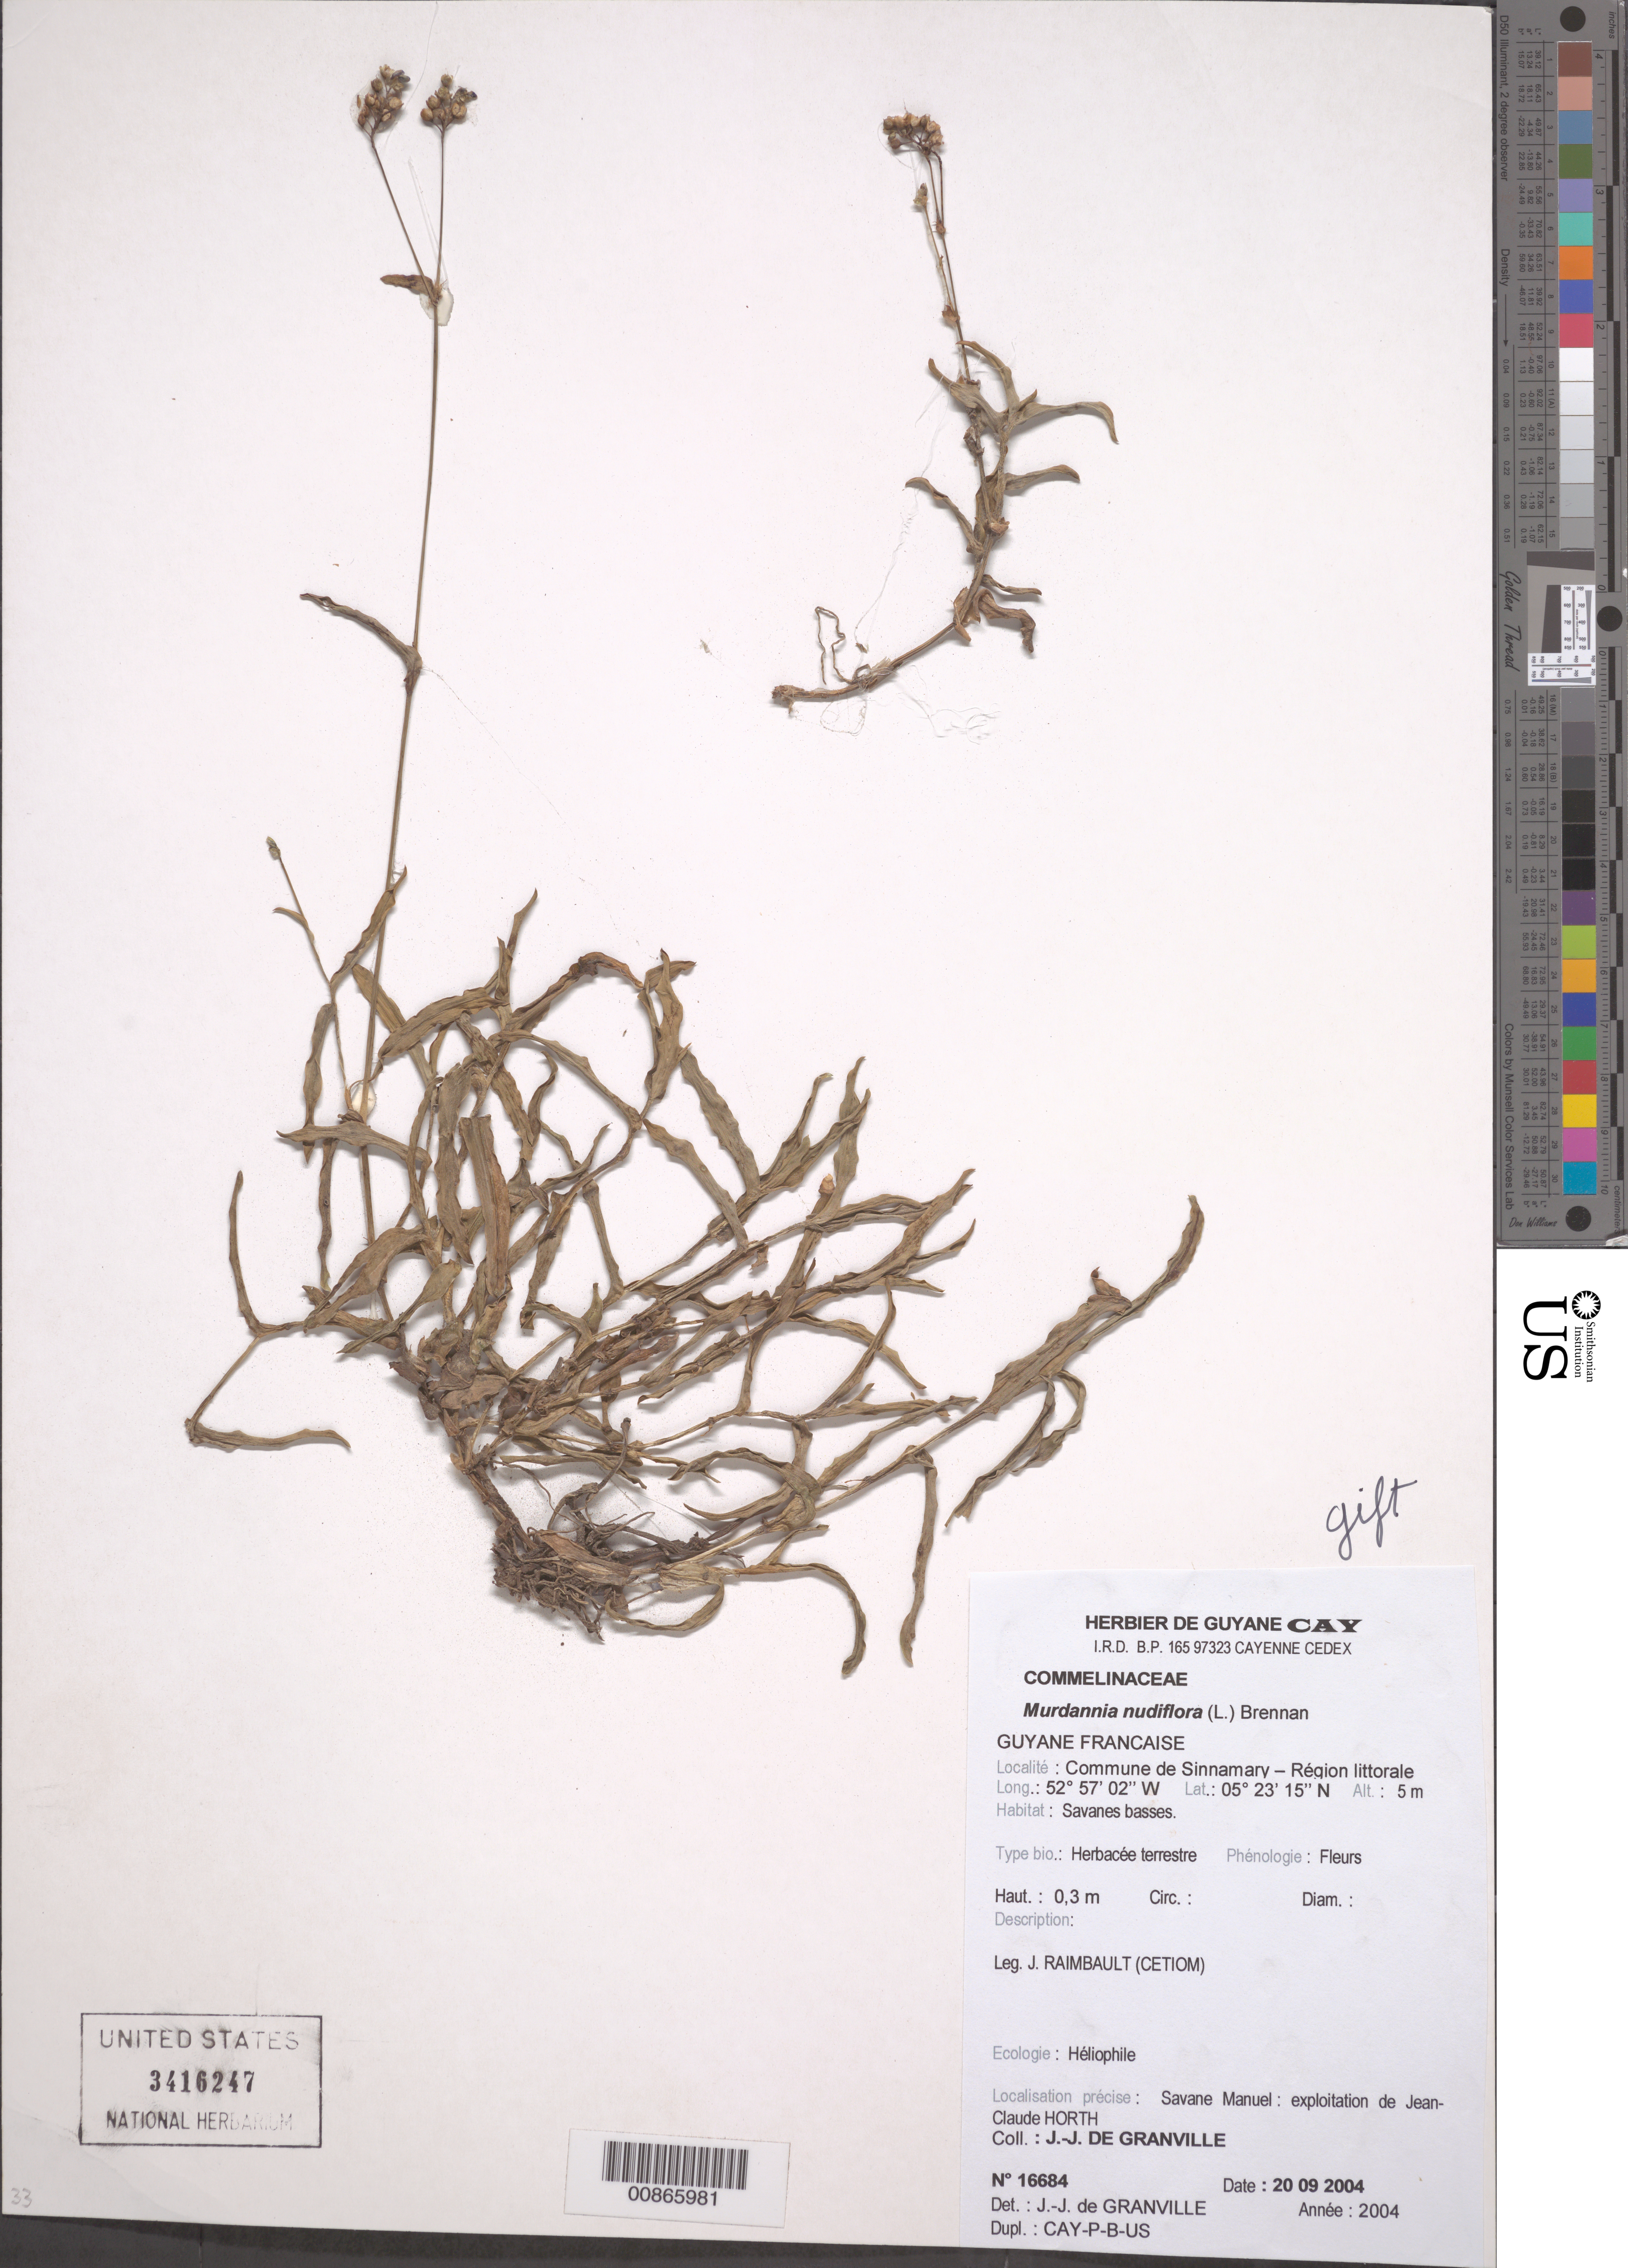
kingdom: Plantae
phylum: Tracheophyta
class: Liliopsida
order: Commelinales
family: Commelinaceae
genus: Murdannia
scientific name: Murdannia nudiflora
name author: (L.) Brenan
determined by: Granville, J. J. de, (CAY), Institut de Recherche pour le Developpement (IRD) (FRENCH GUIANA)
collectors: J.-J. de Granville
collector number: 16684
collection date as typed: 20-Sep-04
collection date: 2004-09-20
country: French Guiana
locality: Commune de Sinnamary, Savane Manuel, exploitation de Jean-Claude Horth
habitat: Savanes basses; heliophile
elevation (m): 5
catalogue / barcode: US 3416247